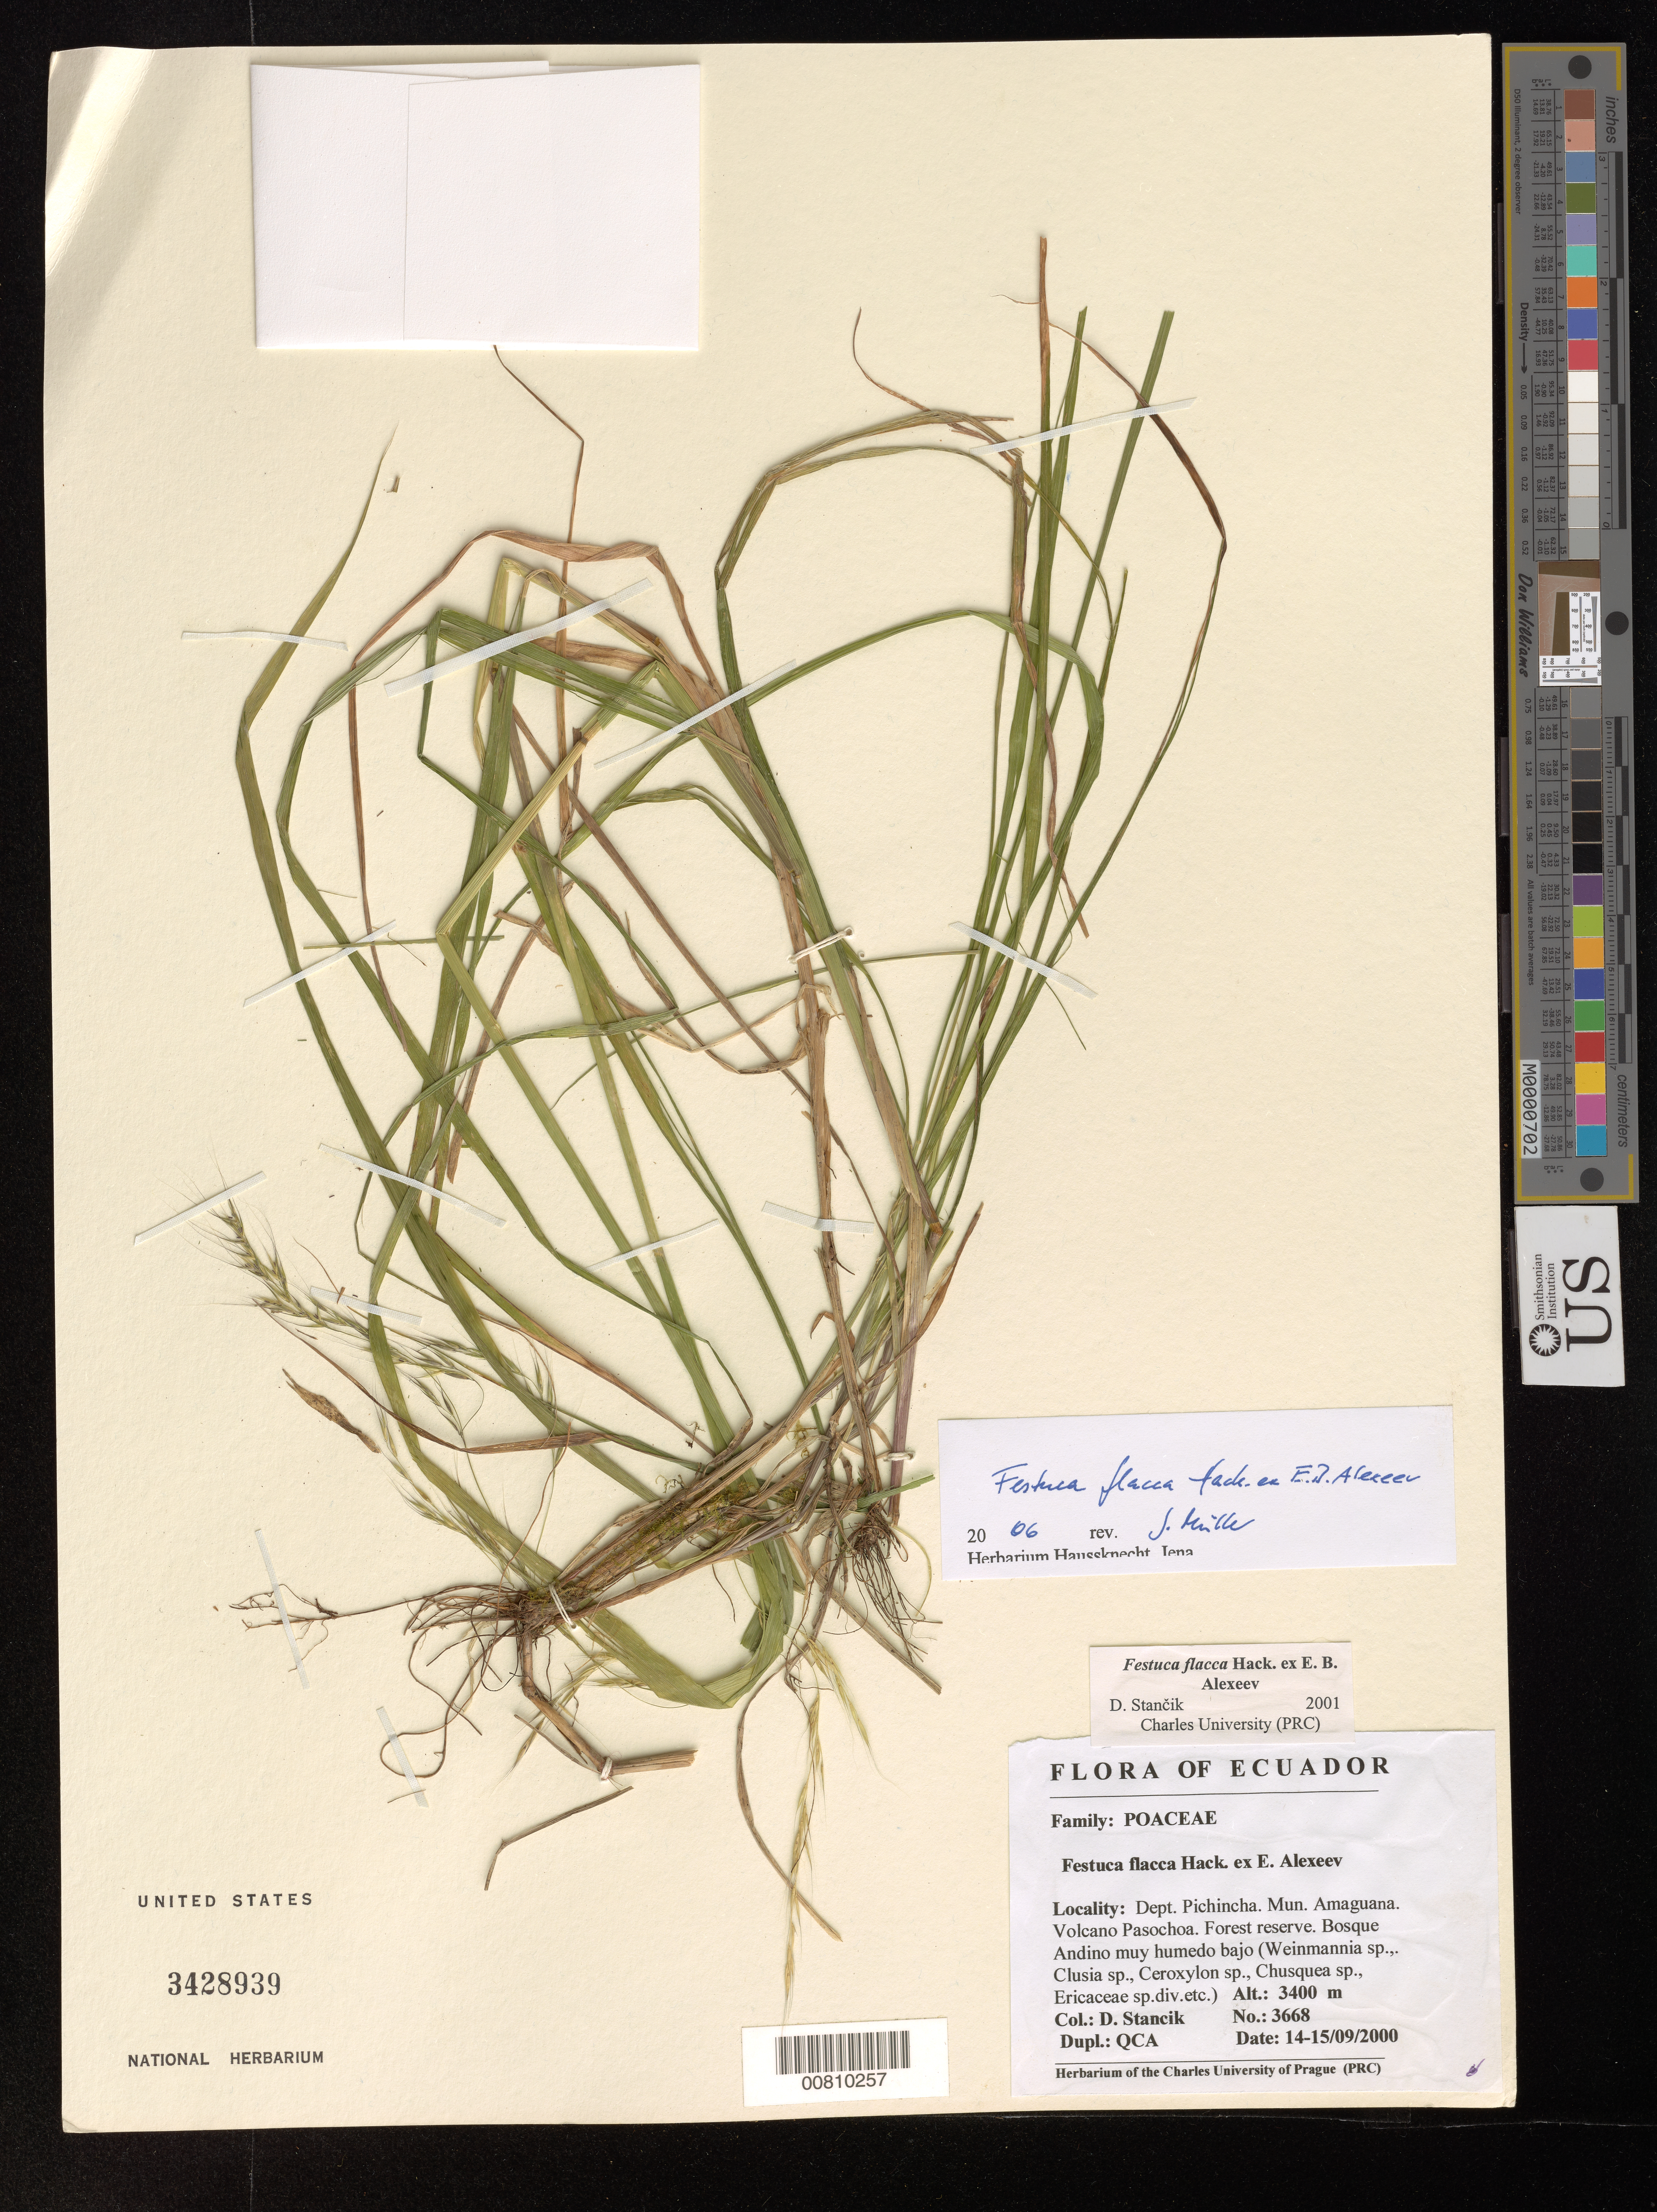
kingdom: Plantae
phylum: Tracheophyta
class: Liliopsida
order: Poales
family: Poaceae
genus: Festuca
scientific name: Festuca flacca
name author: Hack. ex E.B. Alexeev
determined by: Stancik, D.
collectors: D. Stancik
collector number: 3668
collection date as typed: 14-15 Sep 2000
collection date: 2000-09-14/2000-09-15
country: Ecuador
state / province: Pichincha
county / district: Amaguana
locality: Volcano Pasochoa. Forest reserve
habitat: Bosque Andino muy humedo bajo. Weinmannia sp., Ericaceae sp., Clusia sp., Ceroxylon sp., Chusquea sp.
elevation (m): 3400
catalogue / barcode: US 3428939